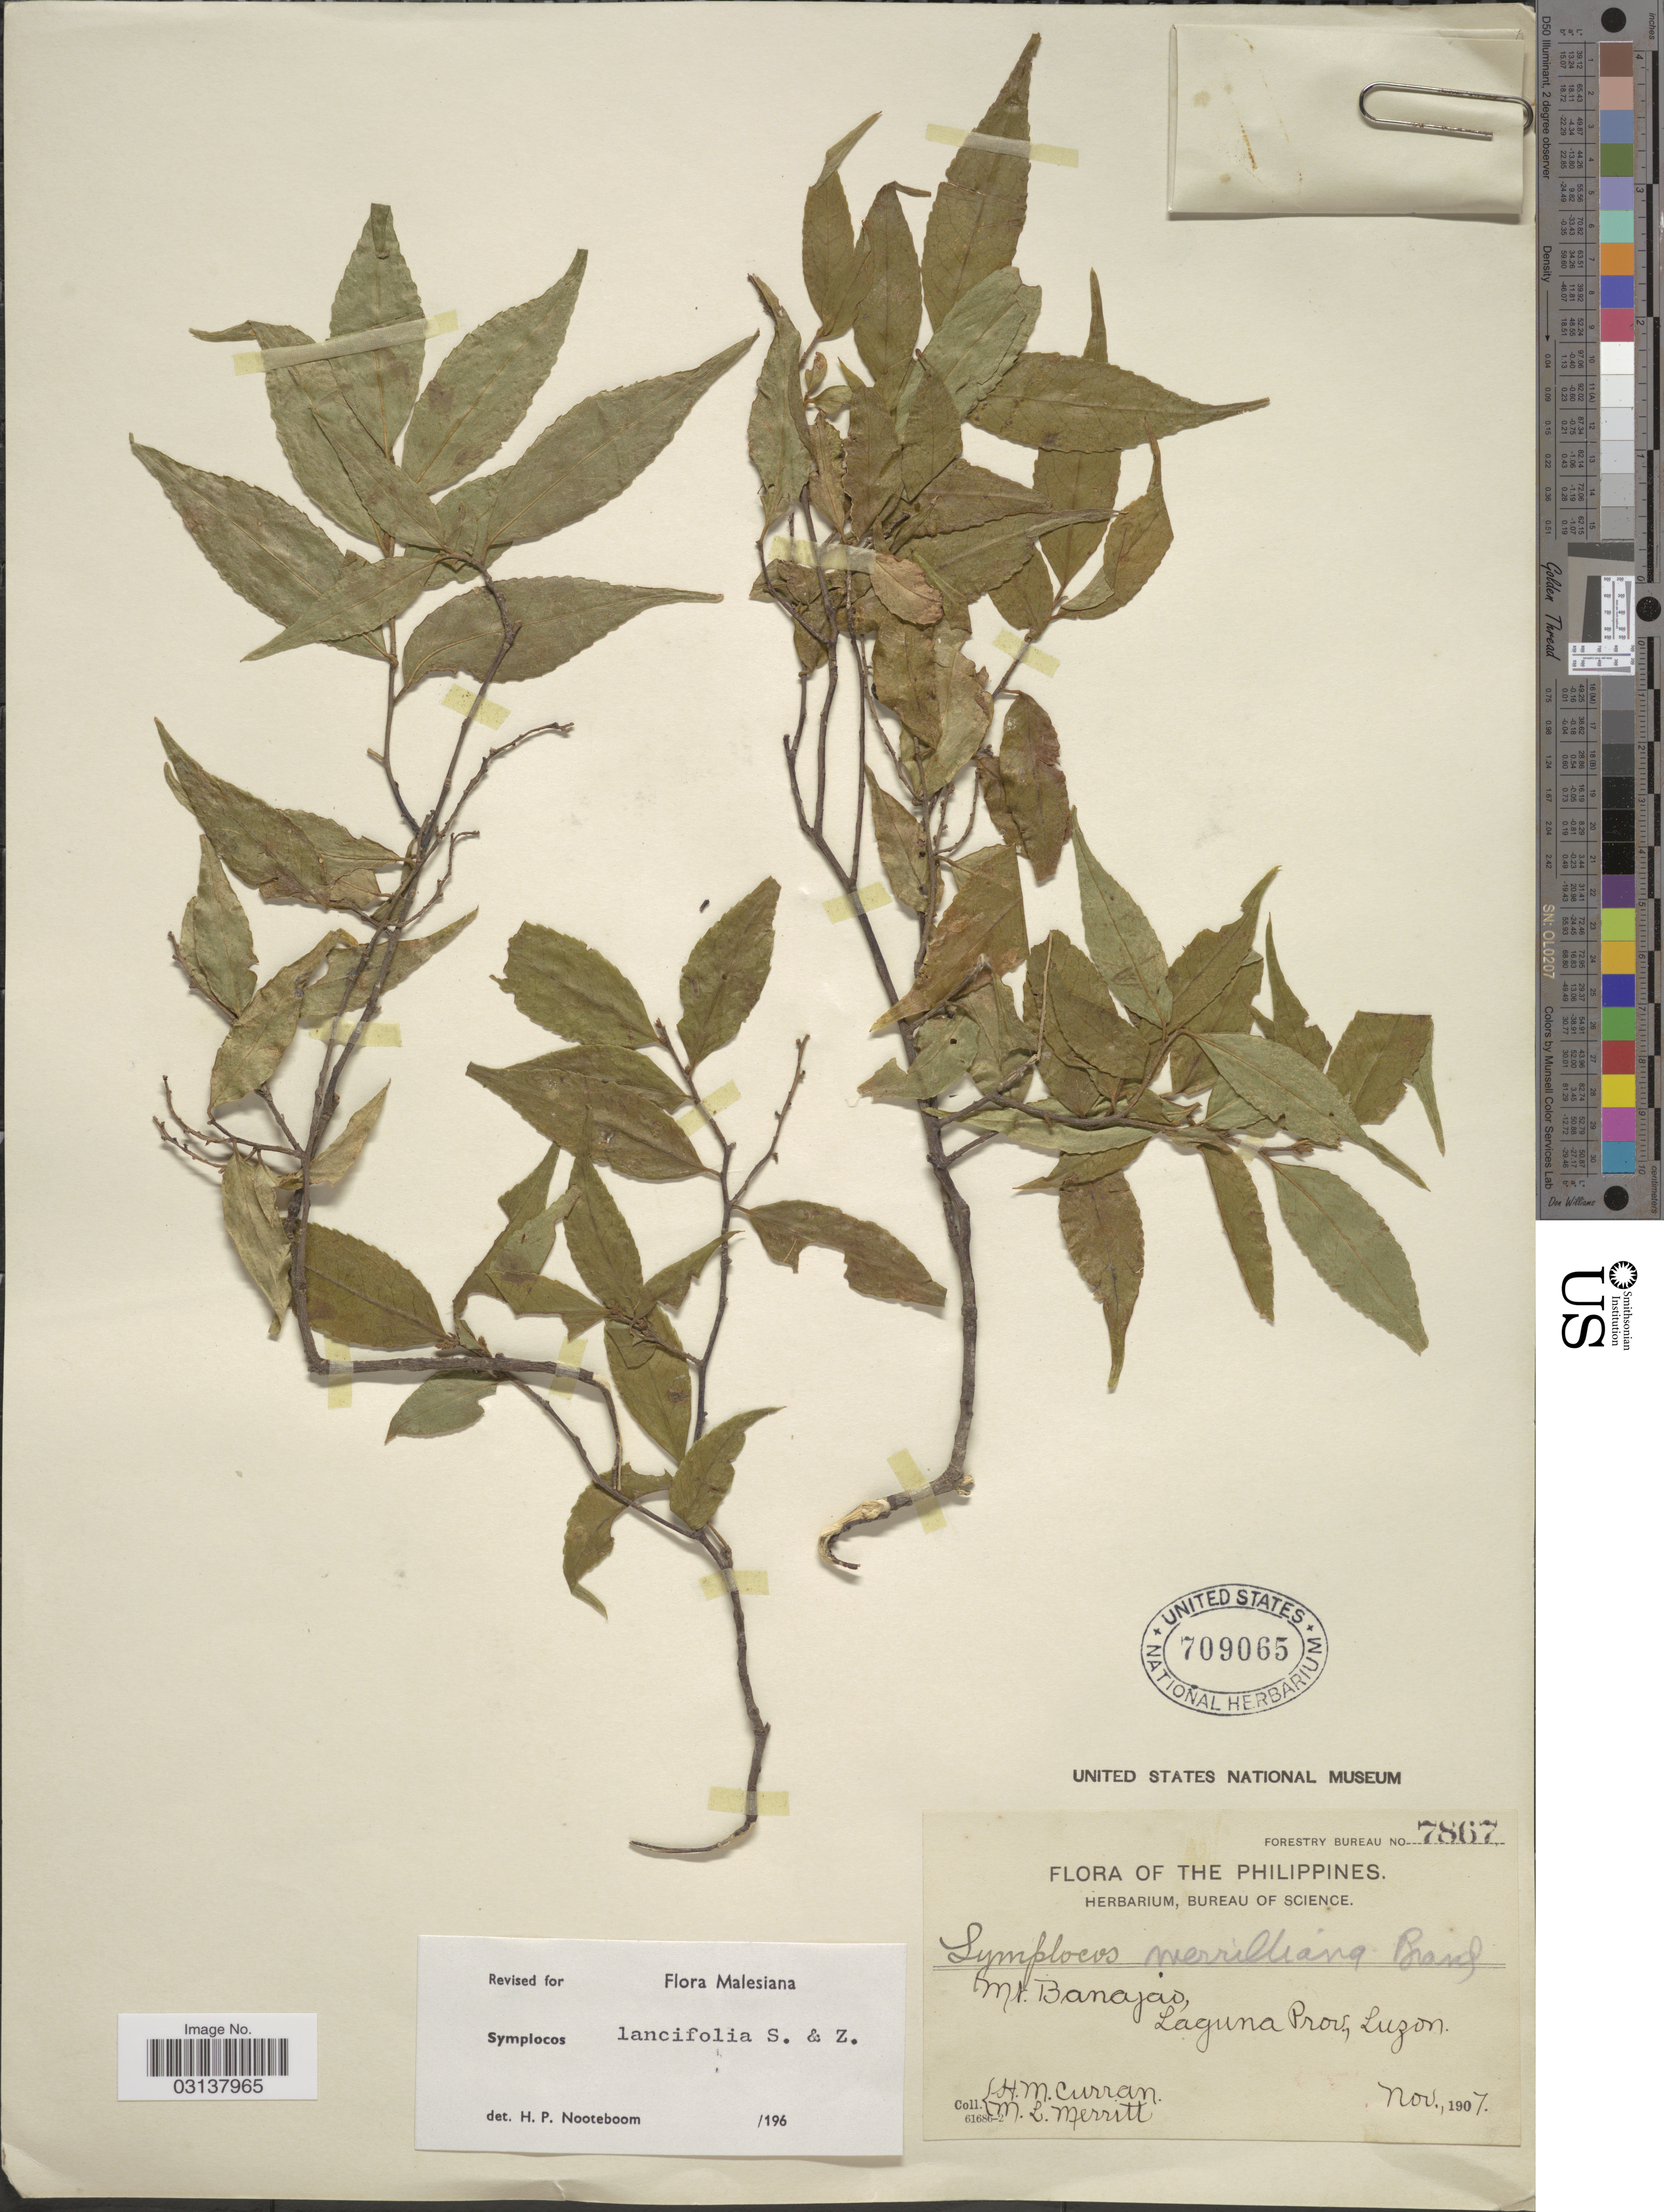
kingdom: Plantae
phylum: Tracheophyta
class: Magnoliopsida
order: Ericales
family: Symplocaceae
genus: Symplocos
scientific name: Symplocos lancifolia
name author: Siebert & Zucc.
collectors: H. M. Curran & M. L. Merritt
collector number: Forestry Bureau 7867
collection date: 1907-11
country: Philippines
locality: The Philippines. Mt. Banajao, Laguna Prov., Luzon.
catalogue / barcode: US 709065